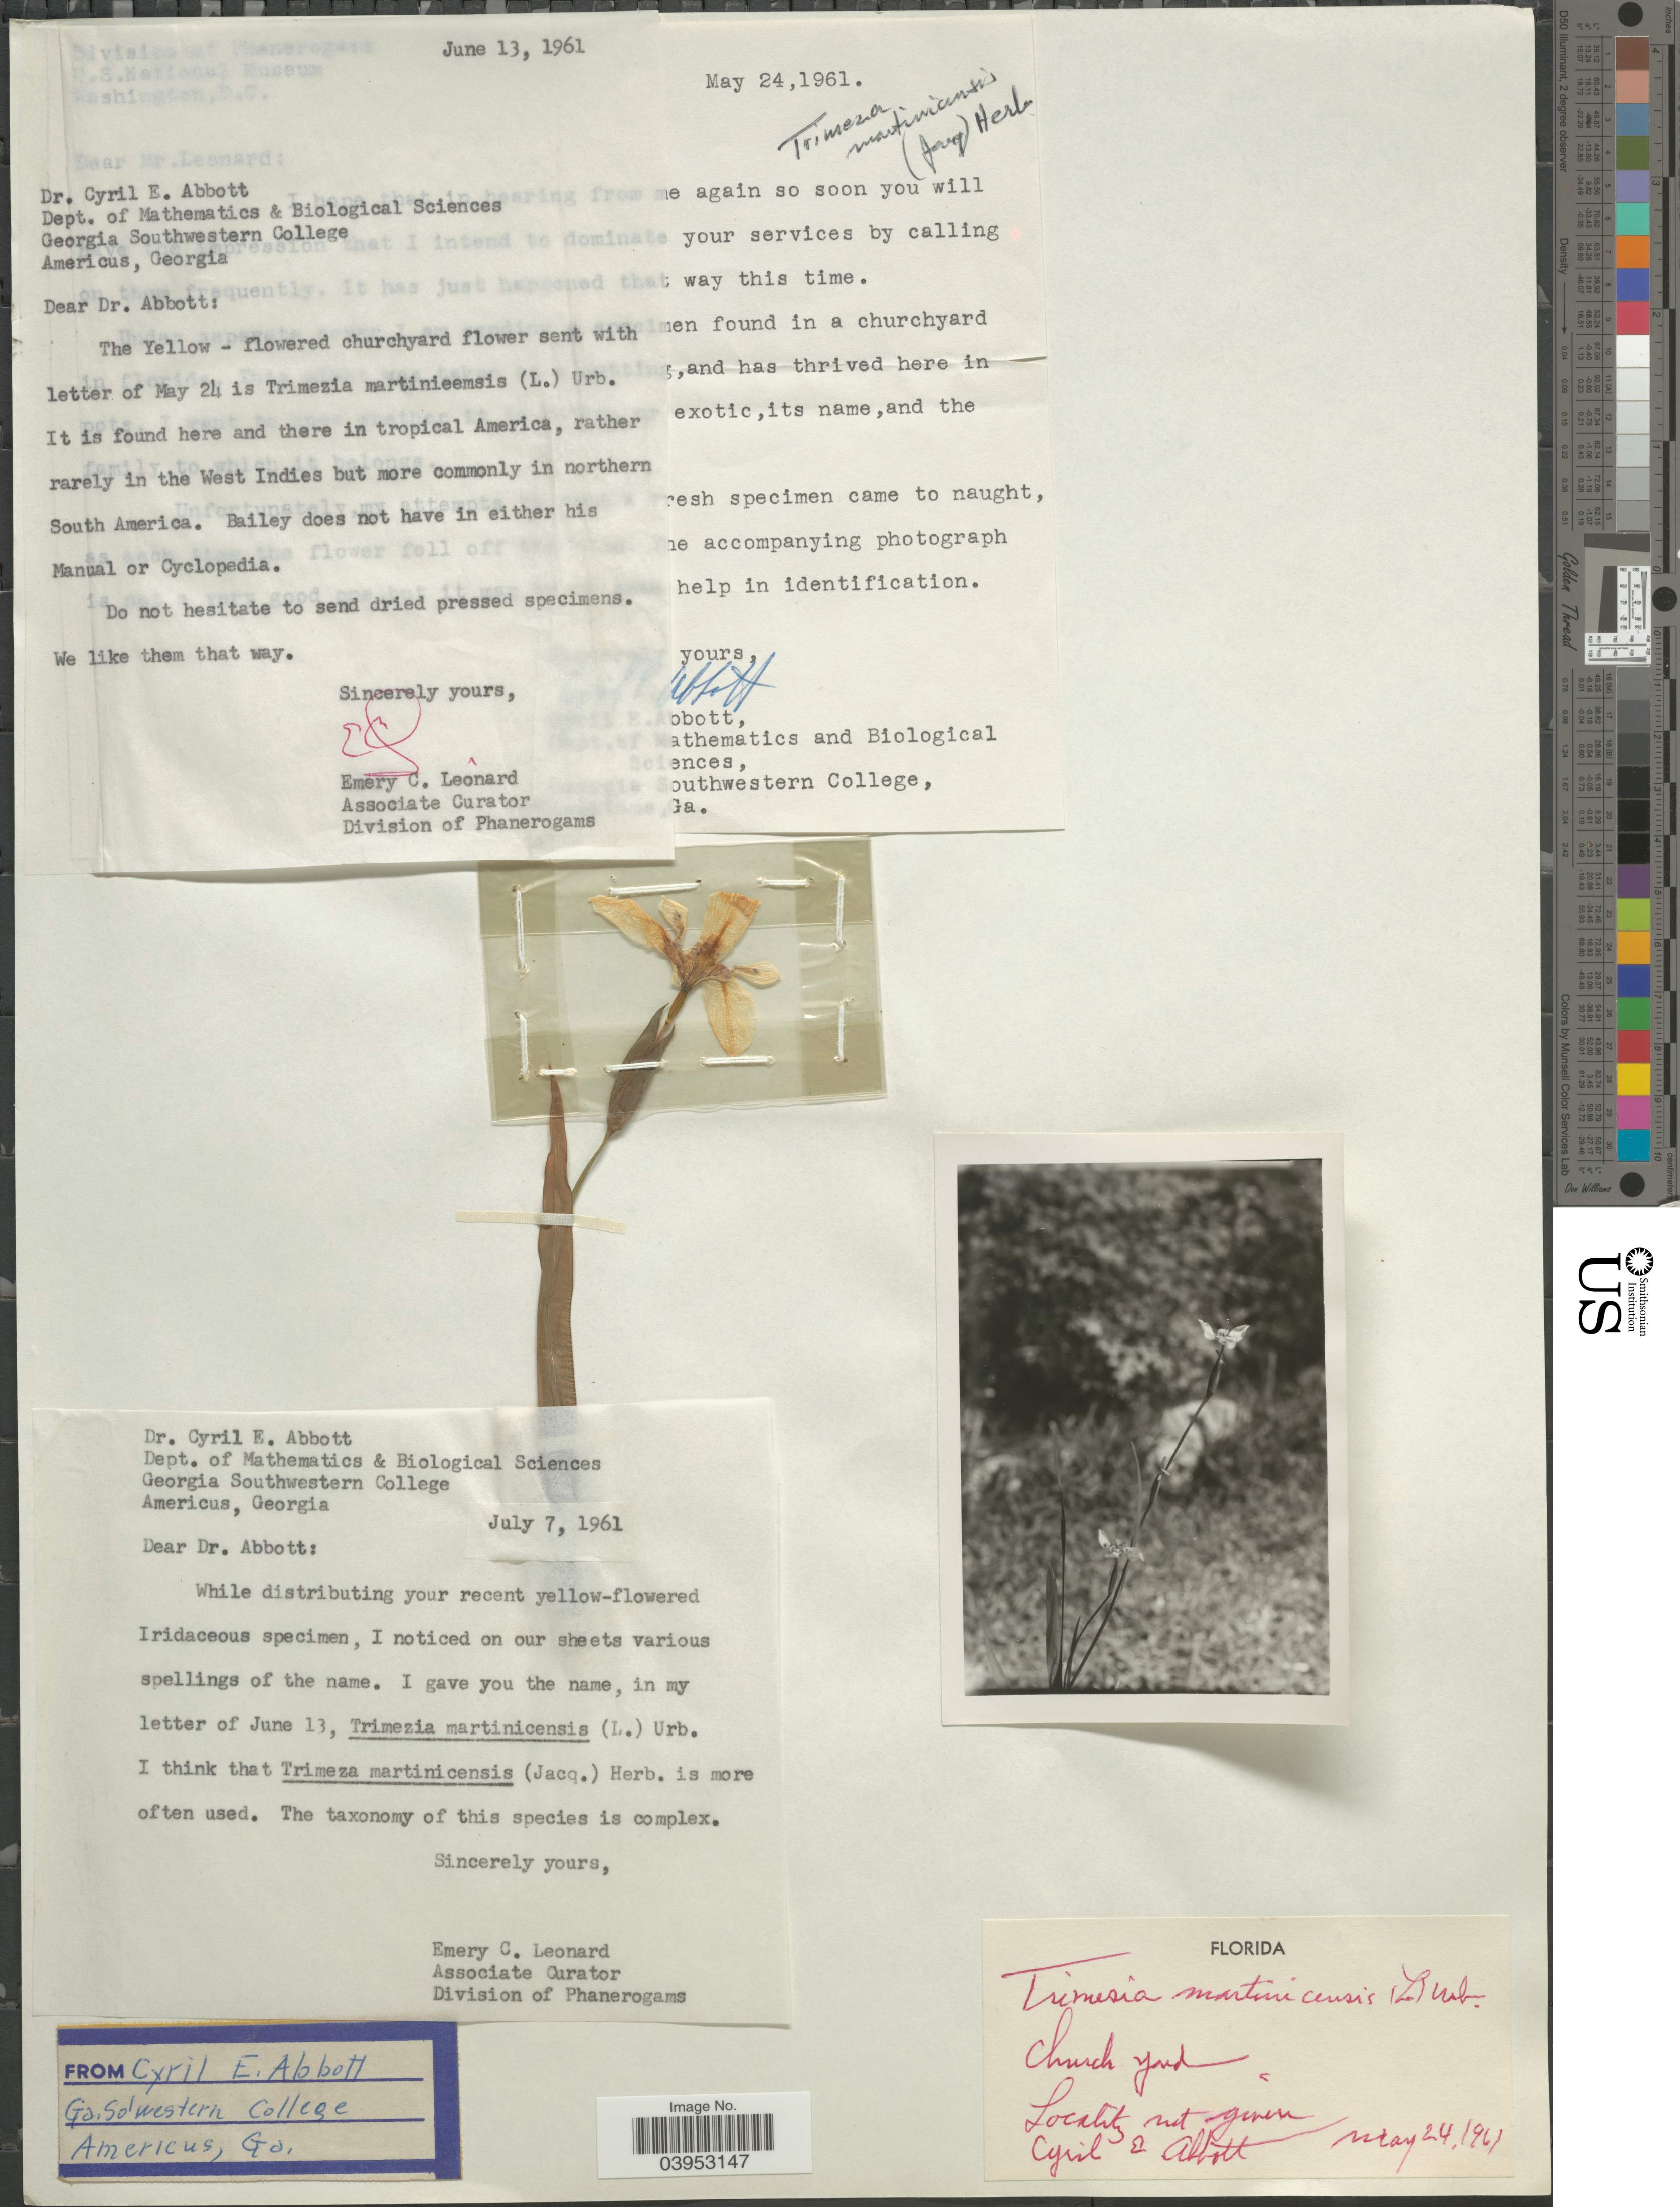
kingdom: Plantae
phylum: Tracheophyta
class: Liliopsida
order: Asparagales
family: Iridaceae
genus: Trimezia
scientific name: Trimezia steyermarkii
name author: R.C. Foster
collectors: C. E. Abbott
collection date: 1961-05-24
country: United States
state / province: Florida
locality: Church yard.